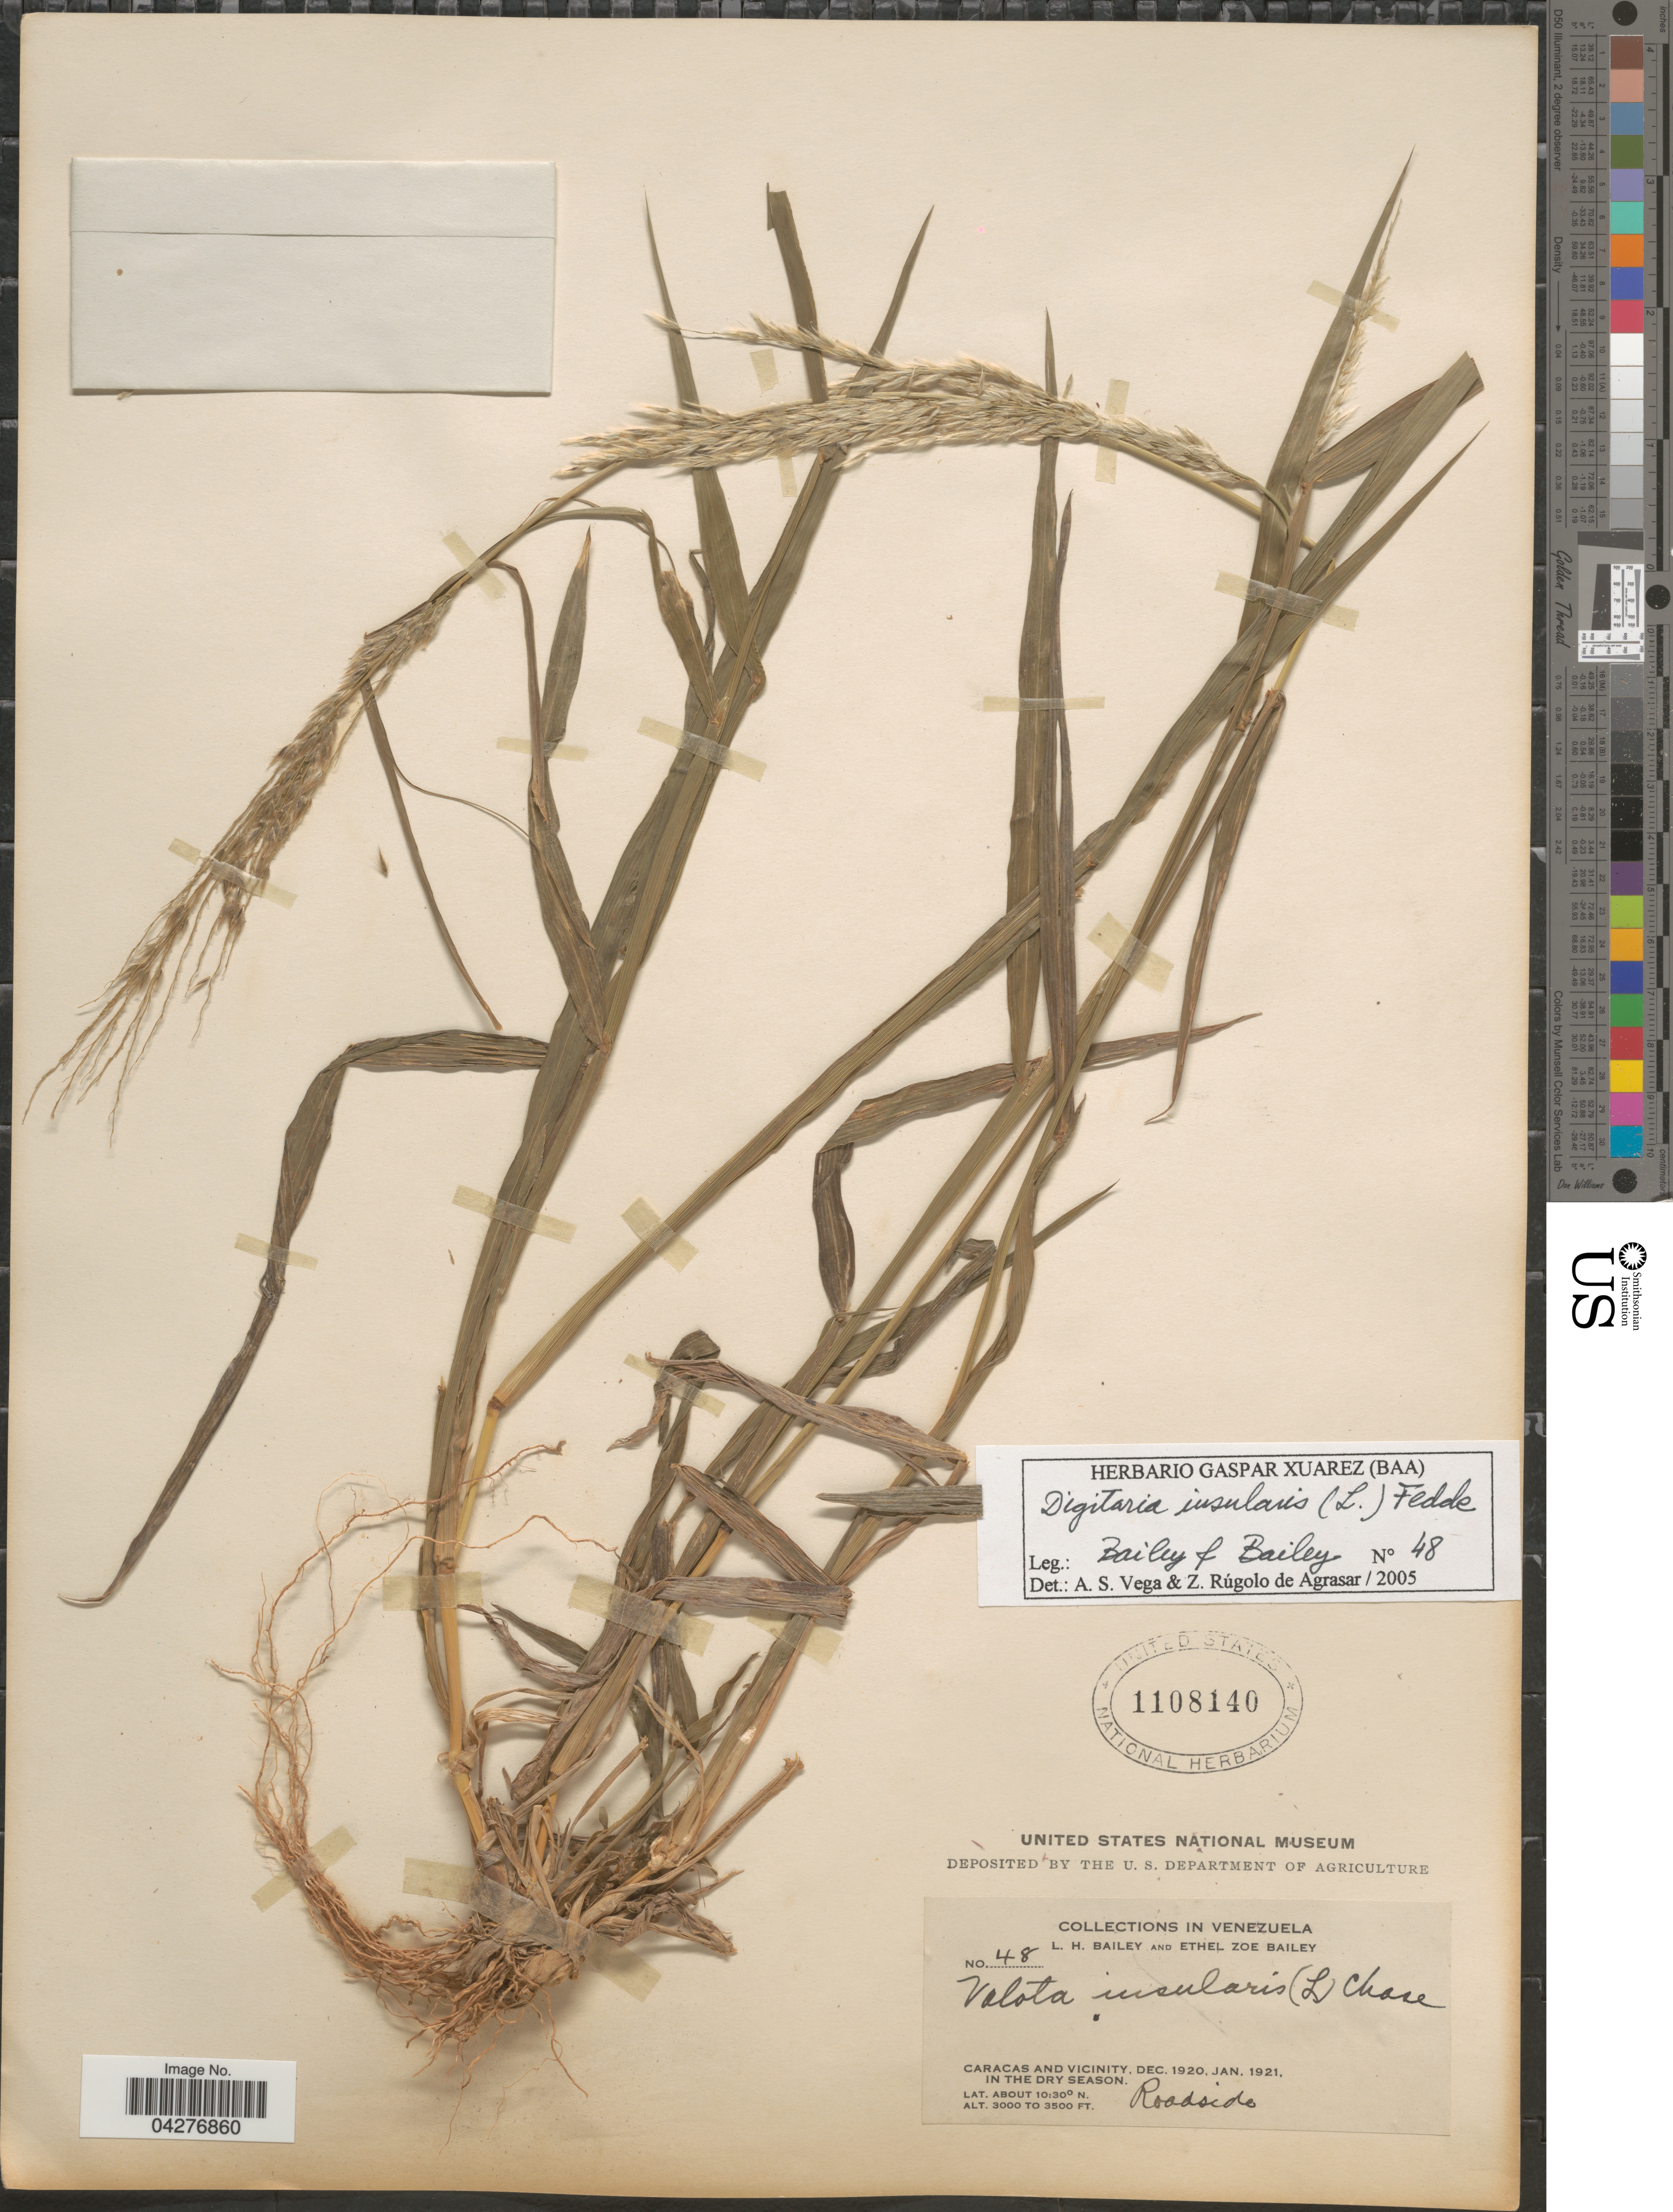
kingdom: Plantae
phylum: Tracheophyta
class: Liliopsida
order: Poales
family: Poaceae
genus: Digitaria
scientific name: Digitaria insularis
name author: (L.) Fedde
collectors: L. H. Bailey & E. Z. Bailey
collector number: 48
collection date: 1920-12/1921-01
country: Venezuela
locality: Caracas and vicinity. Roadsides.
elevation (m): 914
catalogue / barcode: US 1108140